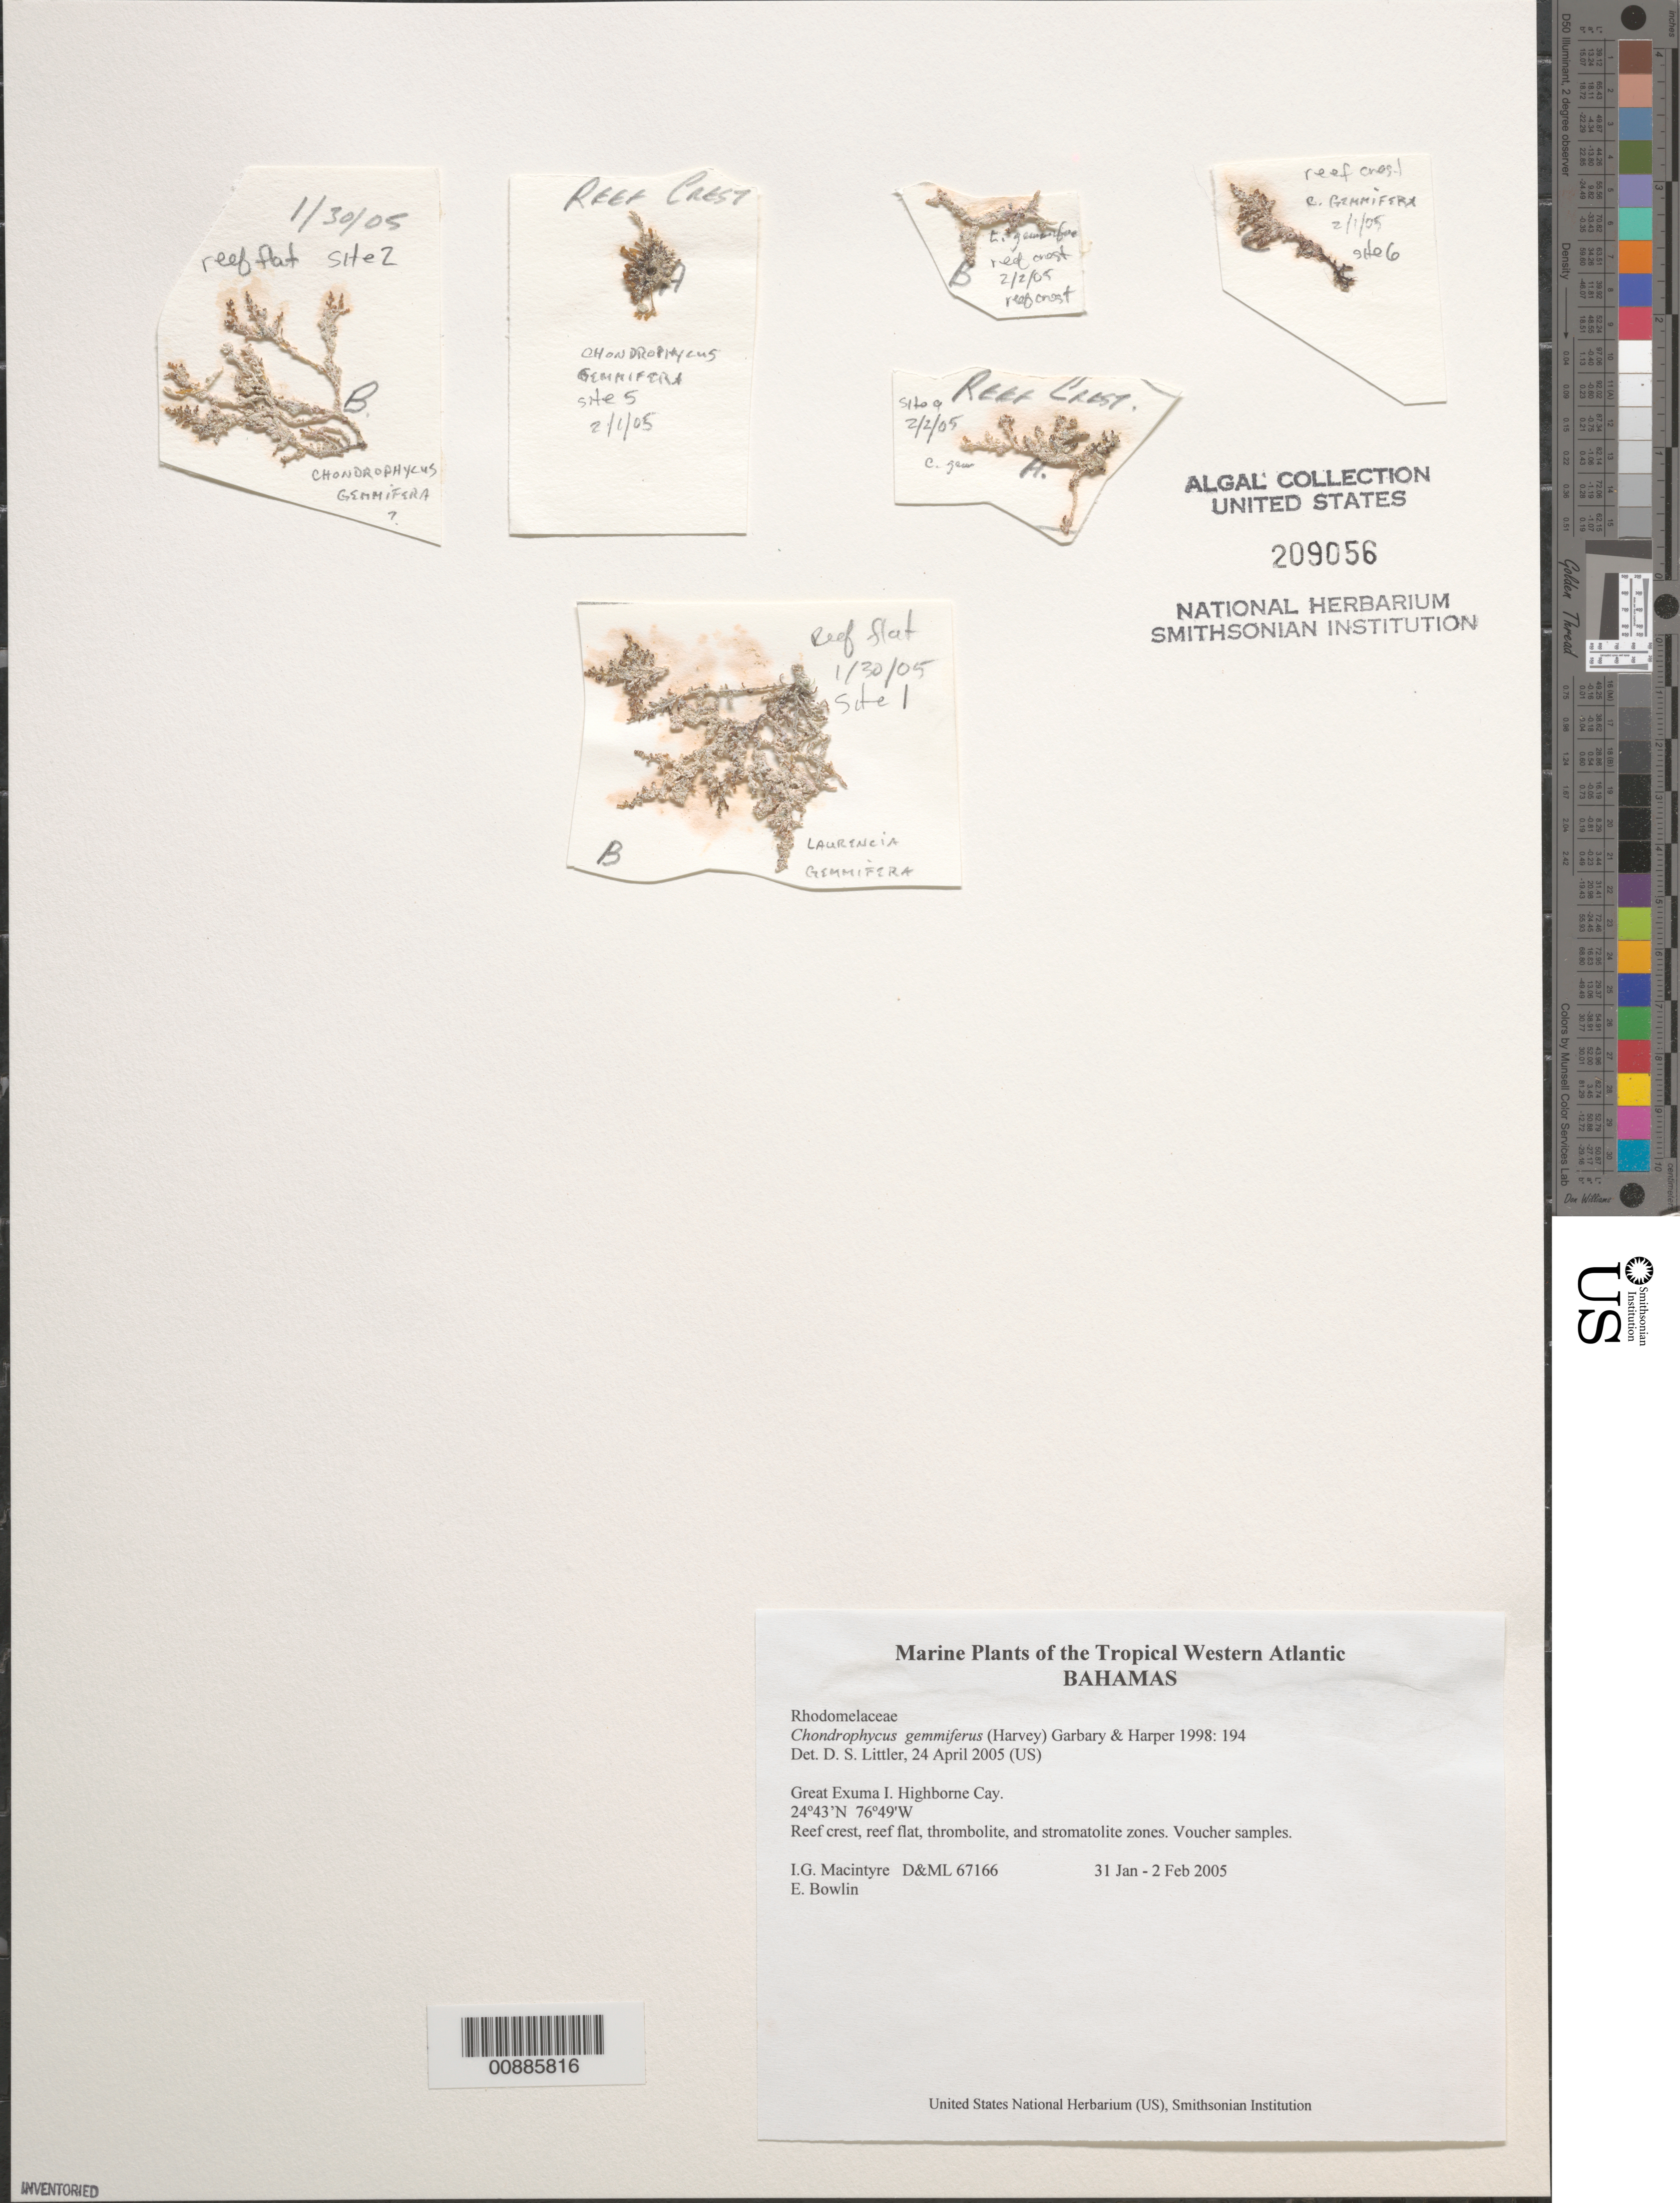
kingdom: Plantae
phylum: Rhodophyta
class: Florideophyceae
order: Ceramiales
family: Rhodomelaceae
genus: Yuzurua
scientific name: Yuzurua poiteaui var. gemmifera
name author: (Harvey) M.J. Wynne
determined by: Algae name updating Project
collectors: I. Macintyre & E. Bowlin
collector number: D&ML 67166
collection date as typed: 31 Jan 2005 to 02 Feb 2005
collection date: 2005-01-31/2005-02-02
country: Bahamas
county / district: Exuma District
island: Great Exuma Island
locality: Highborne Cay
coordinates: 24 43' N, 76 49' W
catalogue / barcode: US 209056